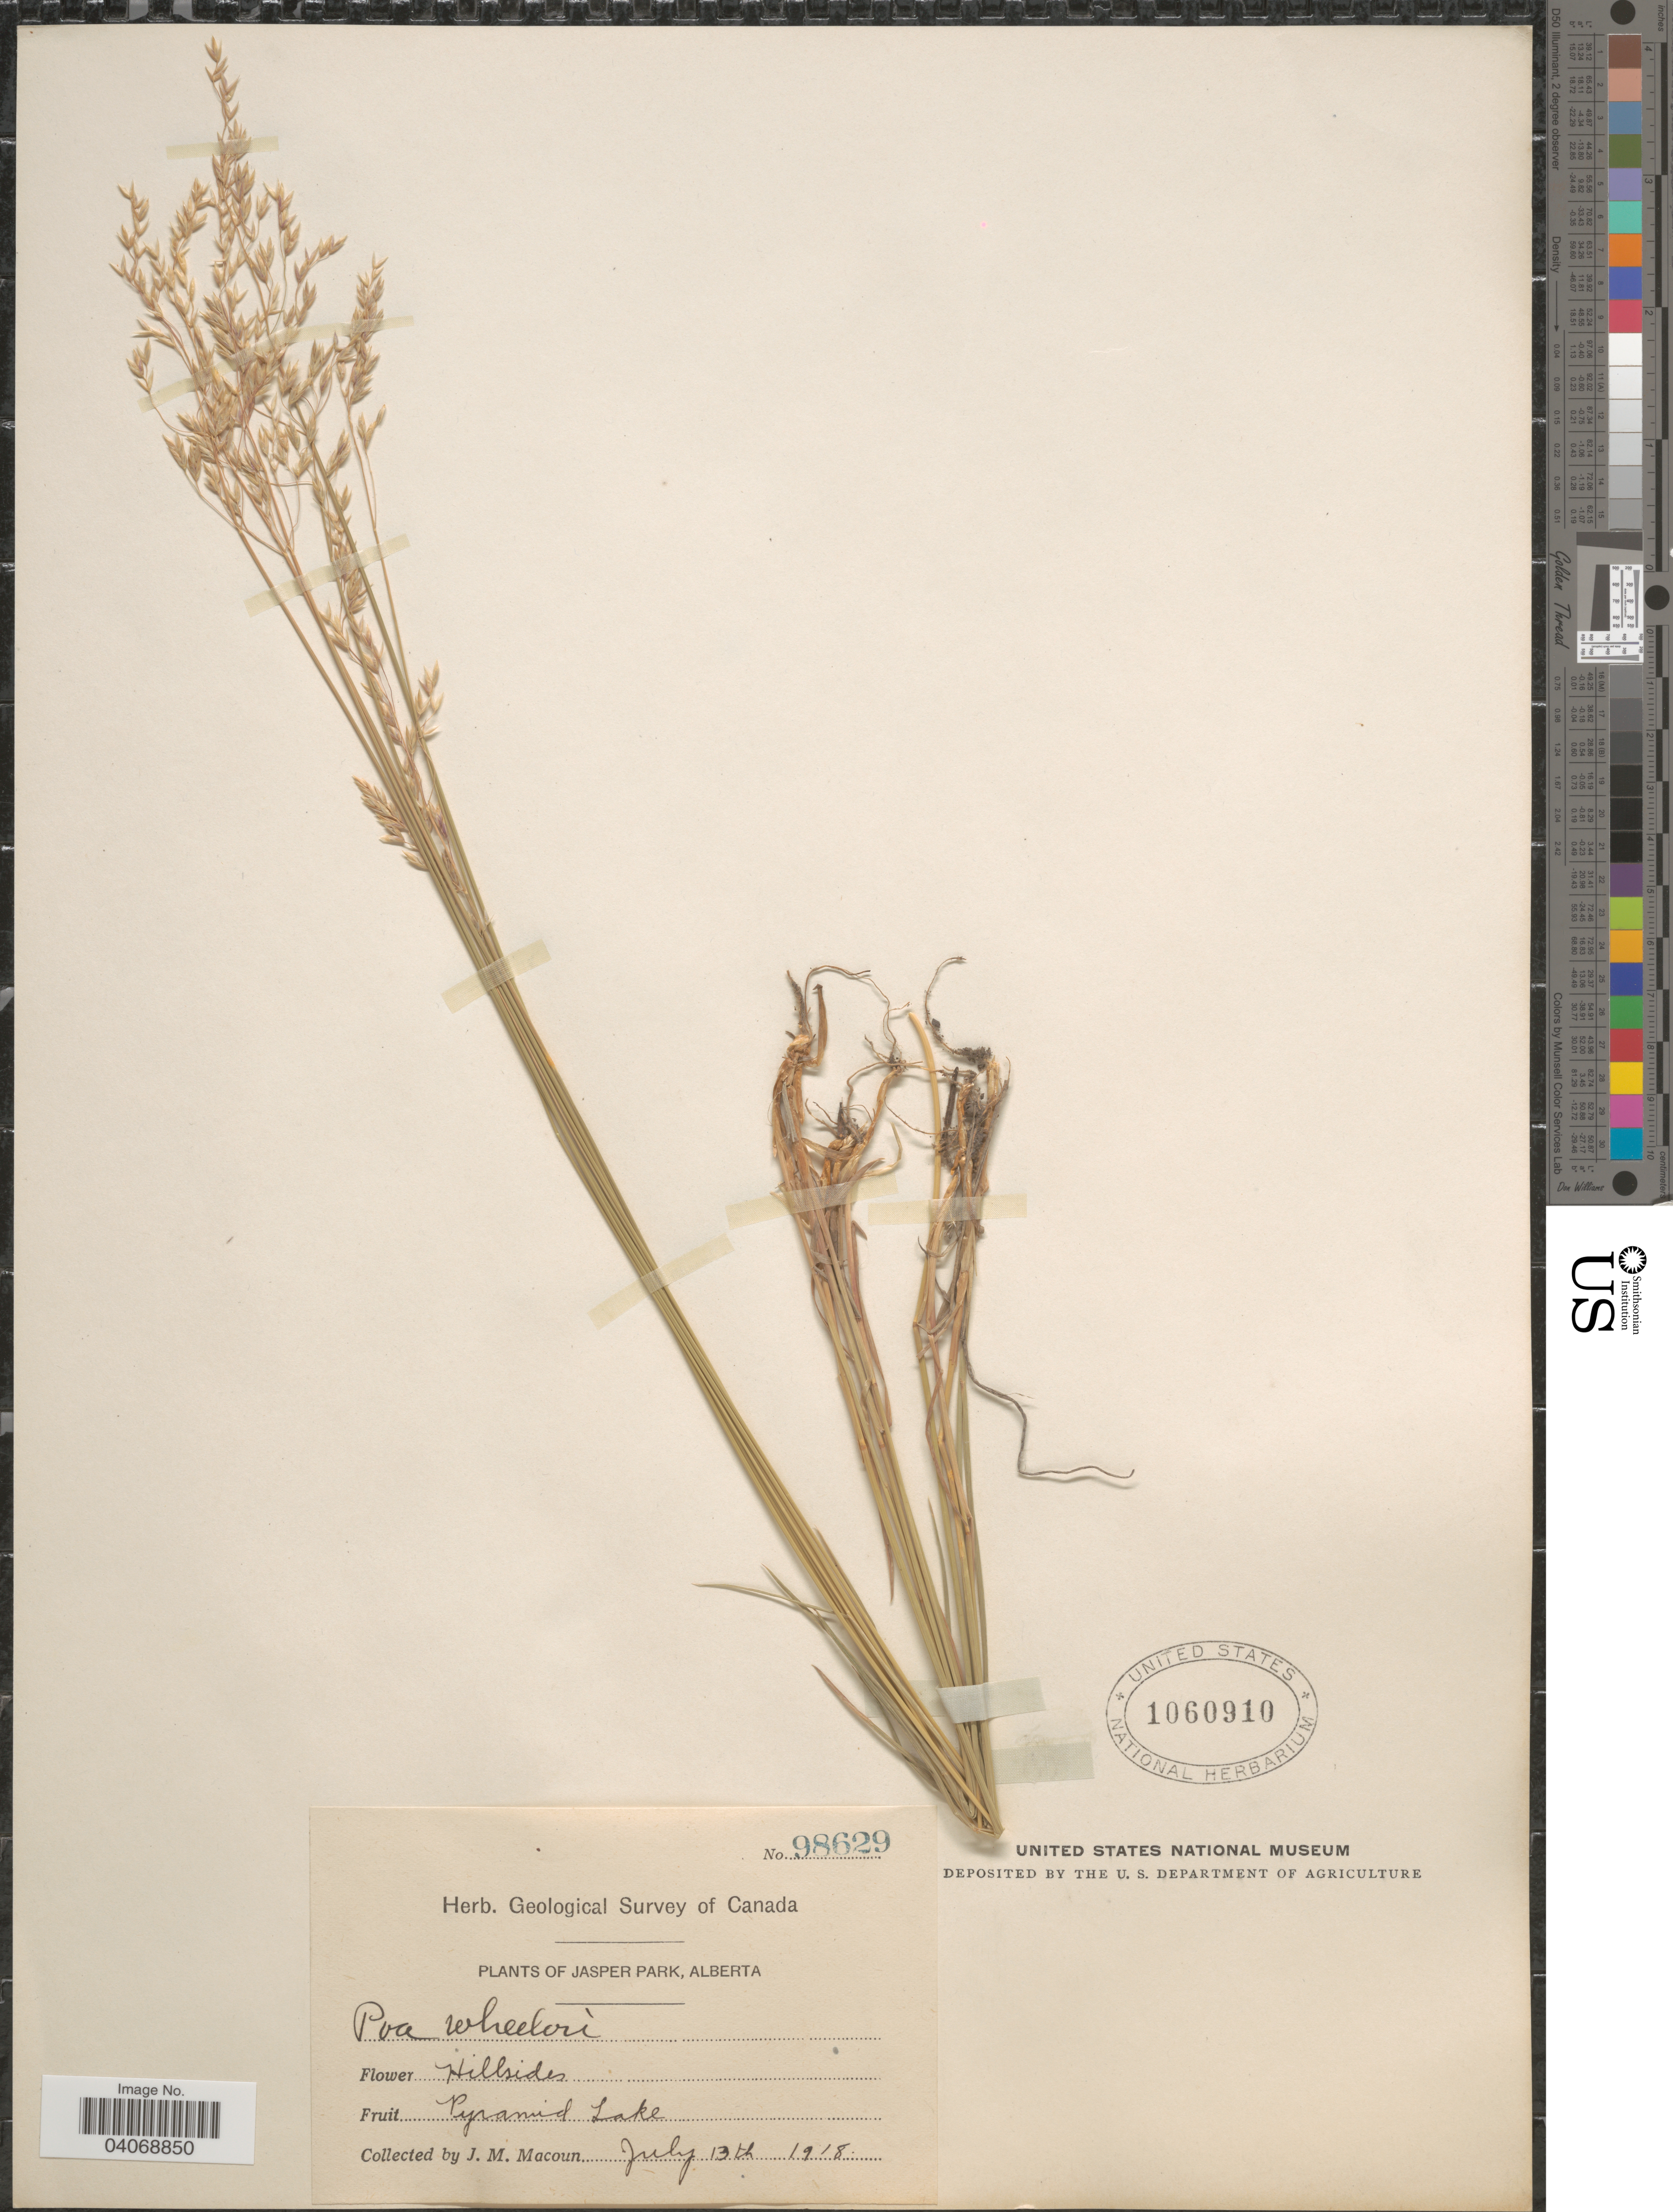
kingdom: Plantae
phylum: Tracheophyta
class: Liliopsida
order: Poales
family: Poaceae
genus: Poa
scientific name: Poa wheeleri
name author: Vasey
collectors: J. M. Macoun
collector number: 98629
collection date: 1918-07-13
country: Canada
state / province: Alberta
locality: Herb. Geological Survey of Canada. Jasper Park. Pyramid Lake.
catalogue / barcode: US 1060910